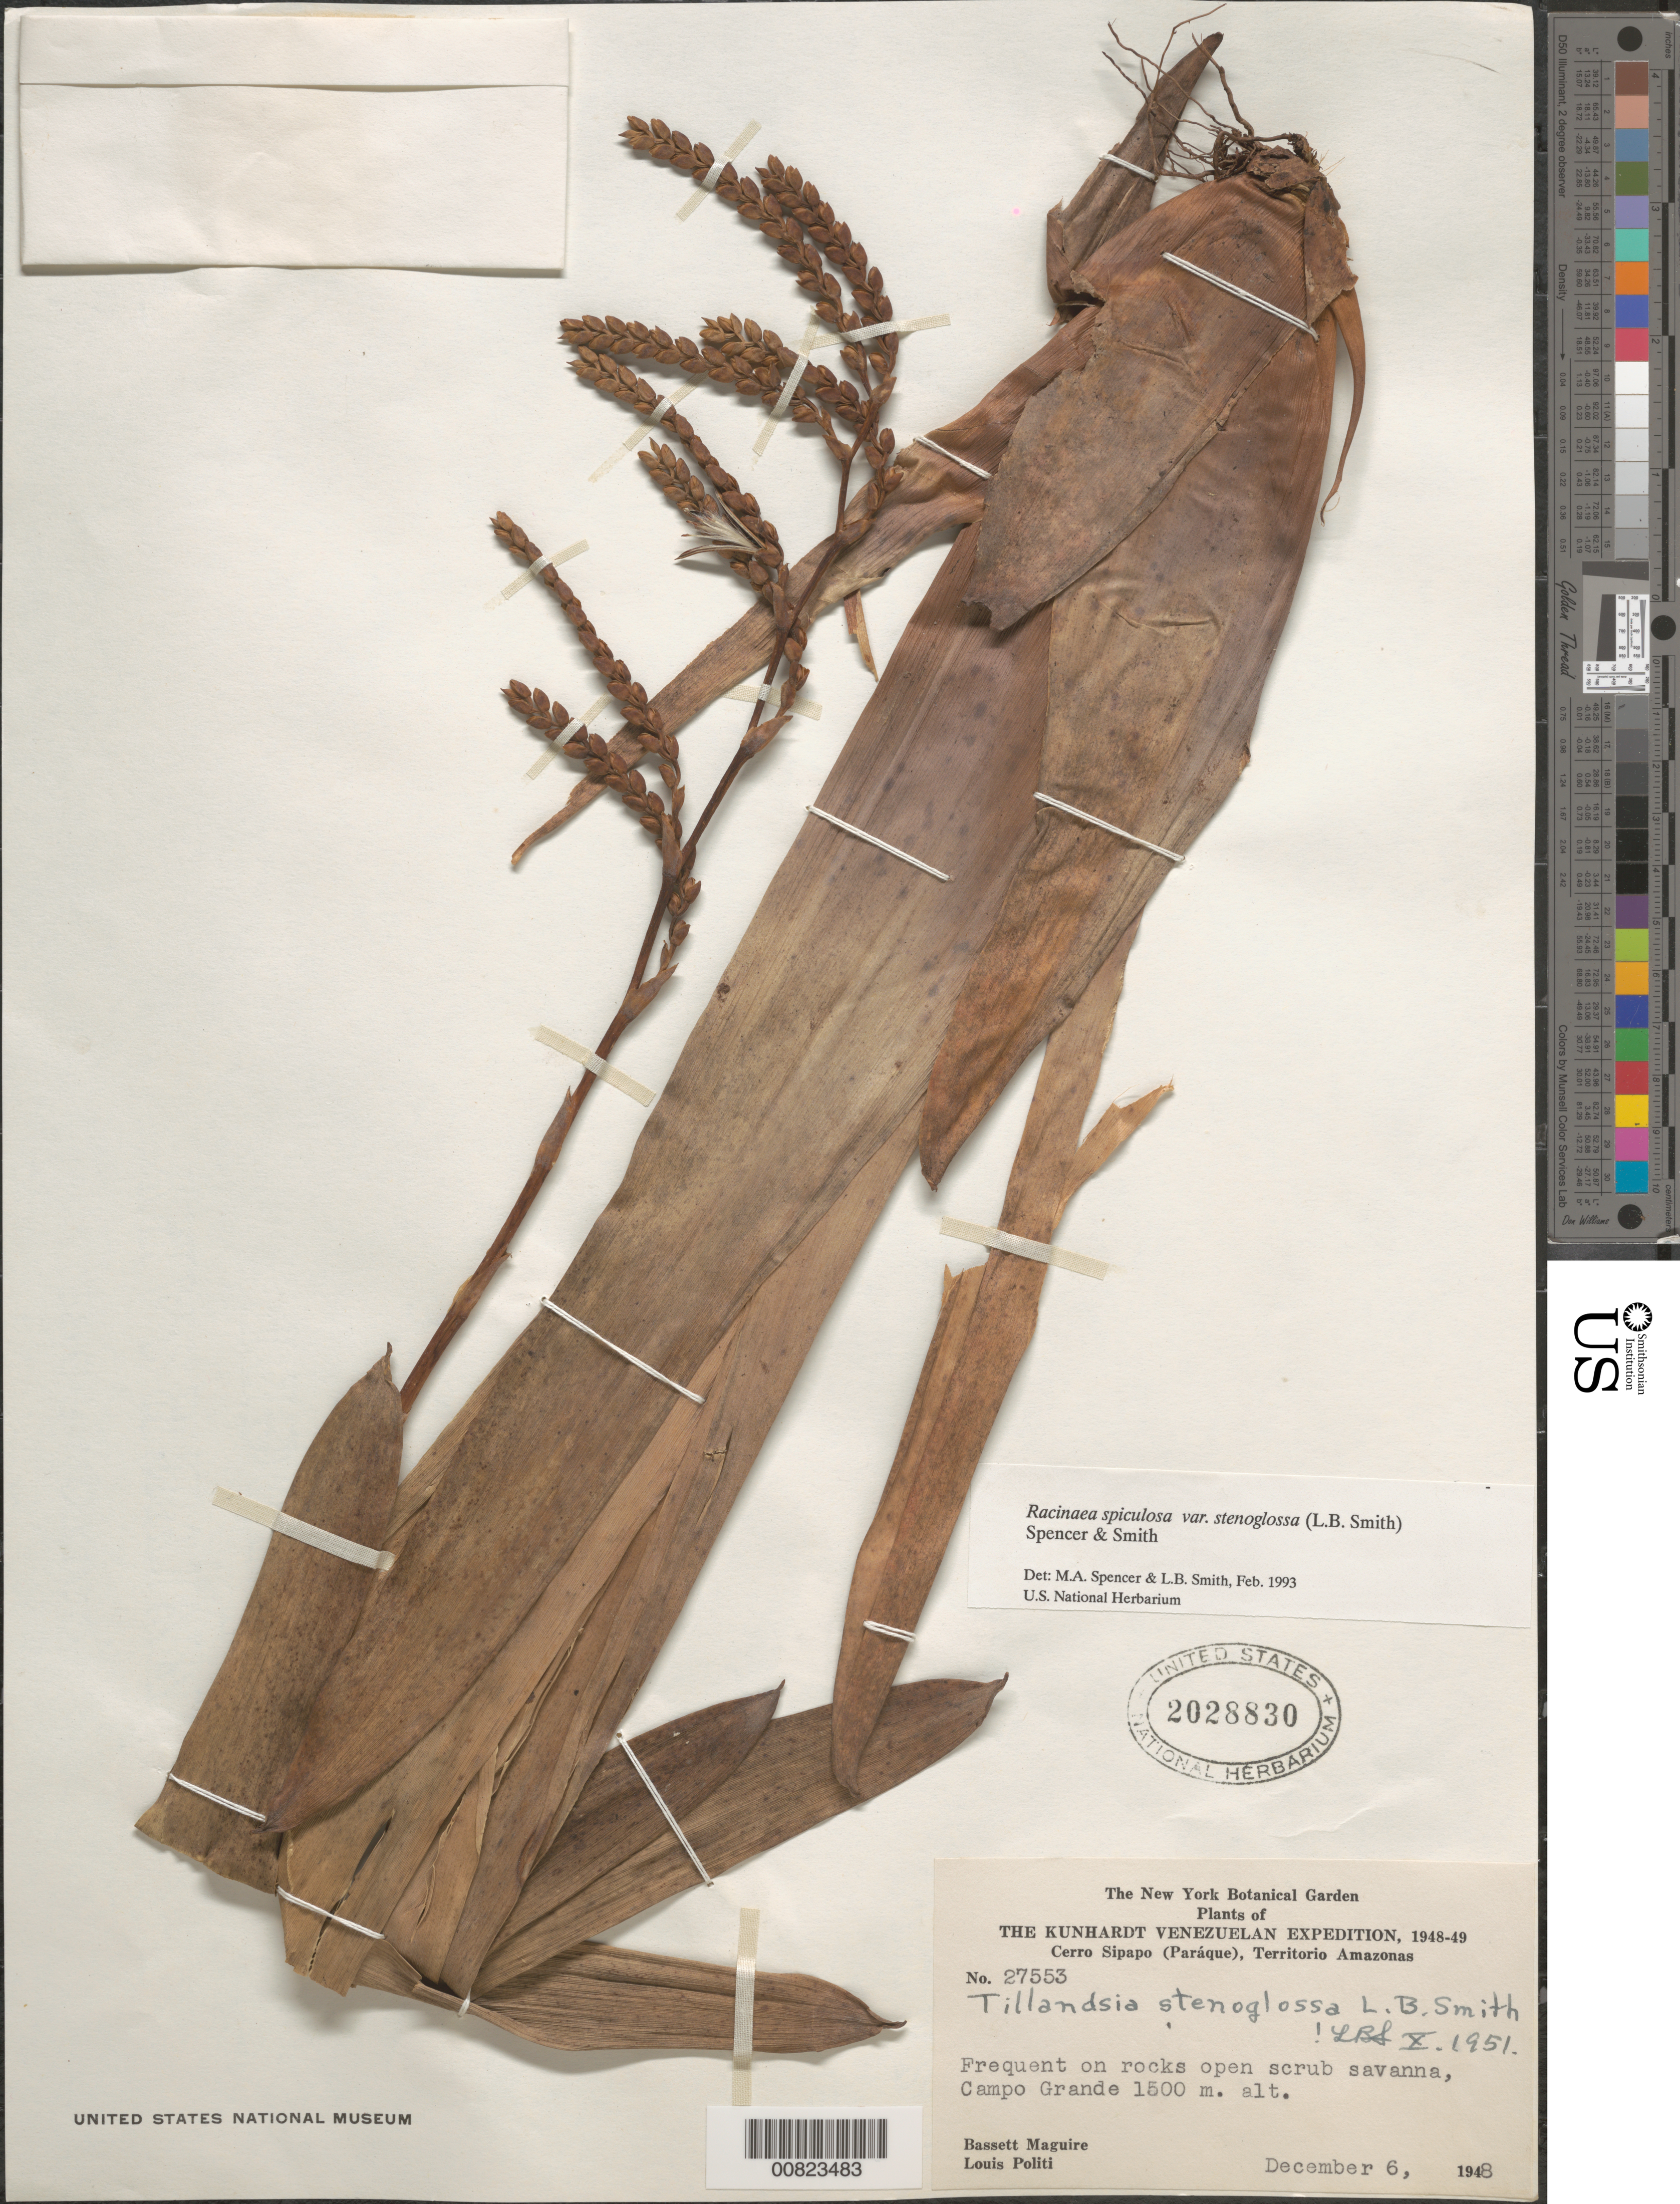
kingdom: Plantae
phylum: Tracheophyta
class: Liliopsida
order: Poales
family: Bromeliaceae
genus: Racinaea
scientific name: Racinaea spiculosa var. stenoglossa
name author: (L.B. Sm.) M.A. Spencer & L.B. Sm.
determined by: Spencer, M. A.; Smith, L. B.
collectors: B. Maguire & L. Politi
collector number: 27553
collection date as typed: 6-Dec-48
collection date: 1948-12-06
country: Venezuela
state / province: Amazonas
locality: Cerro Sipapo (Paráque), summit; Campo Grande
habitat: Rocks open scrub savanna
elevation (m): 1500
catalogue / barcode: US 2028830